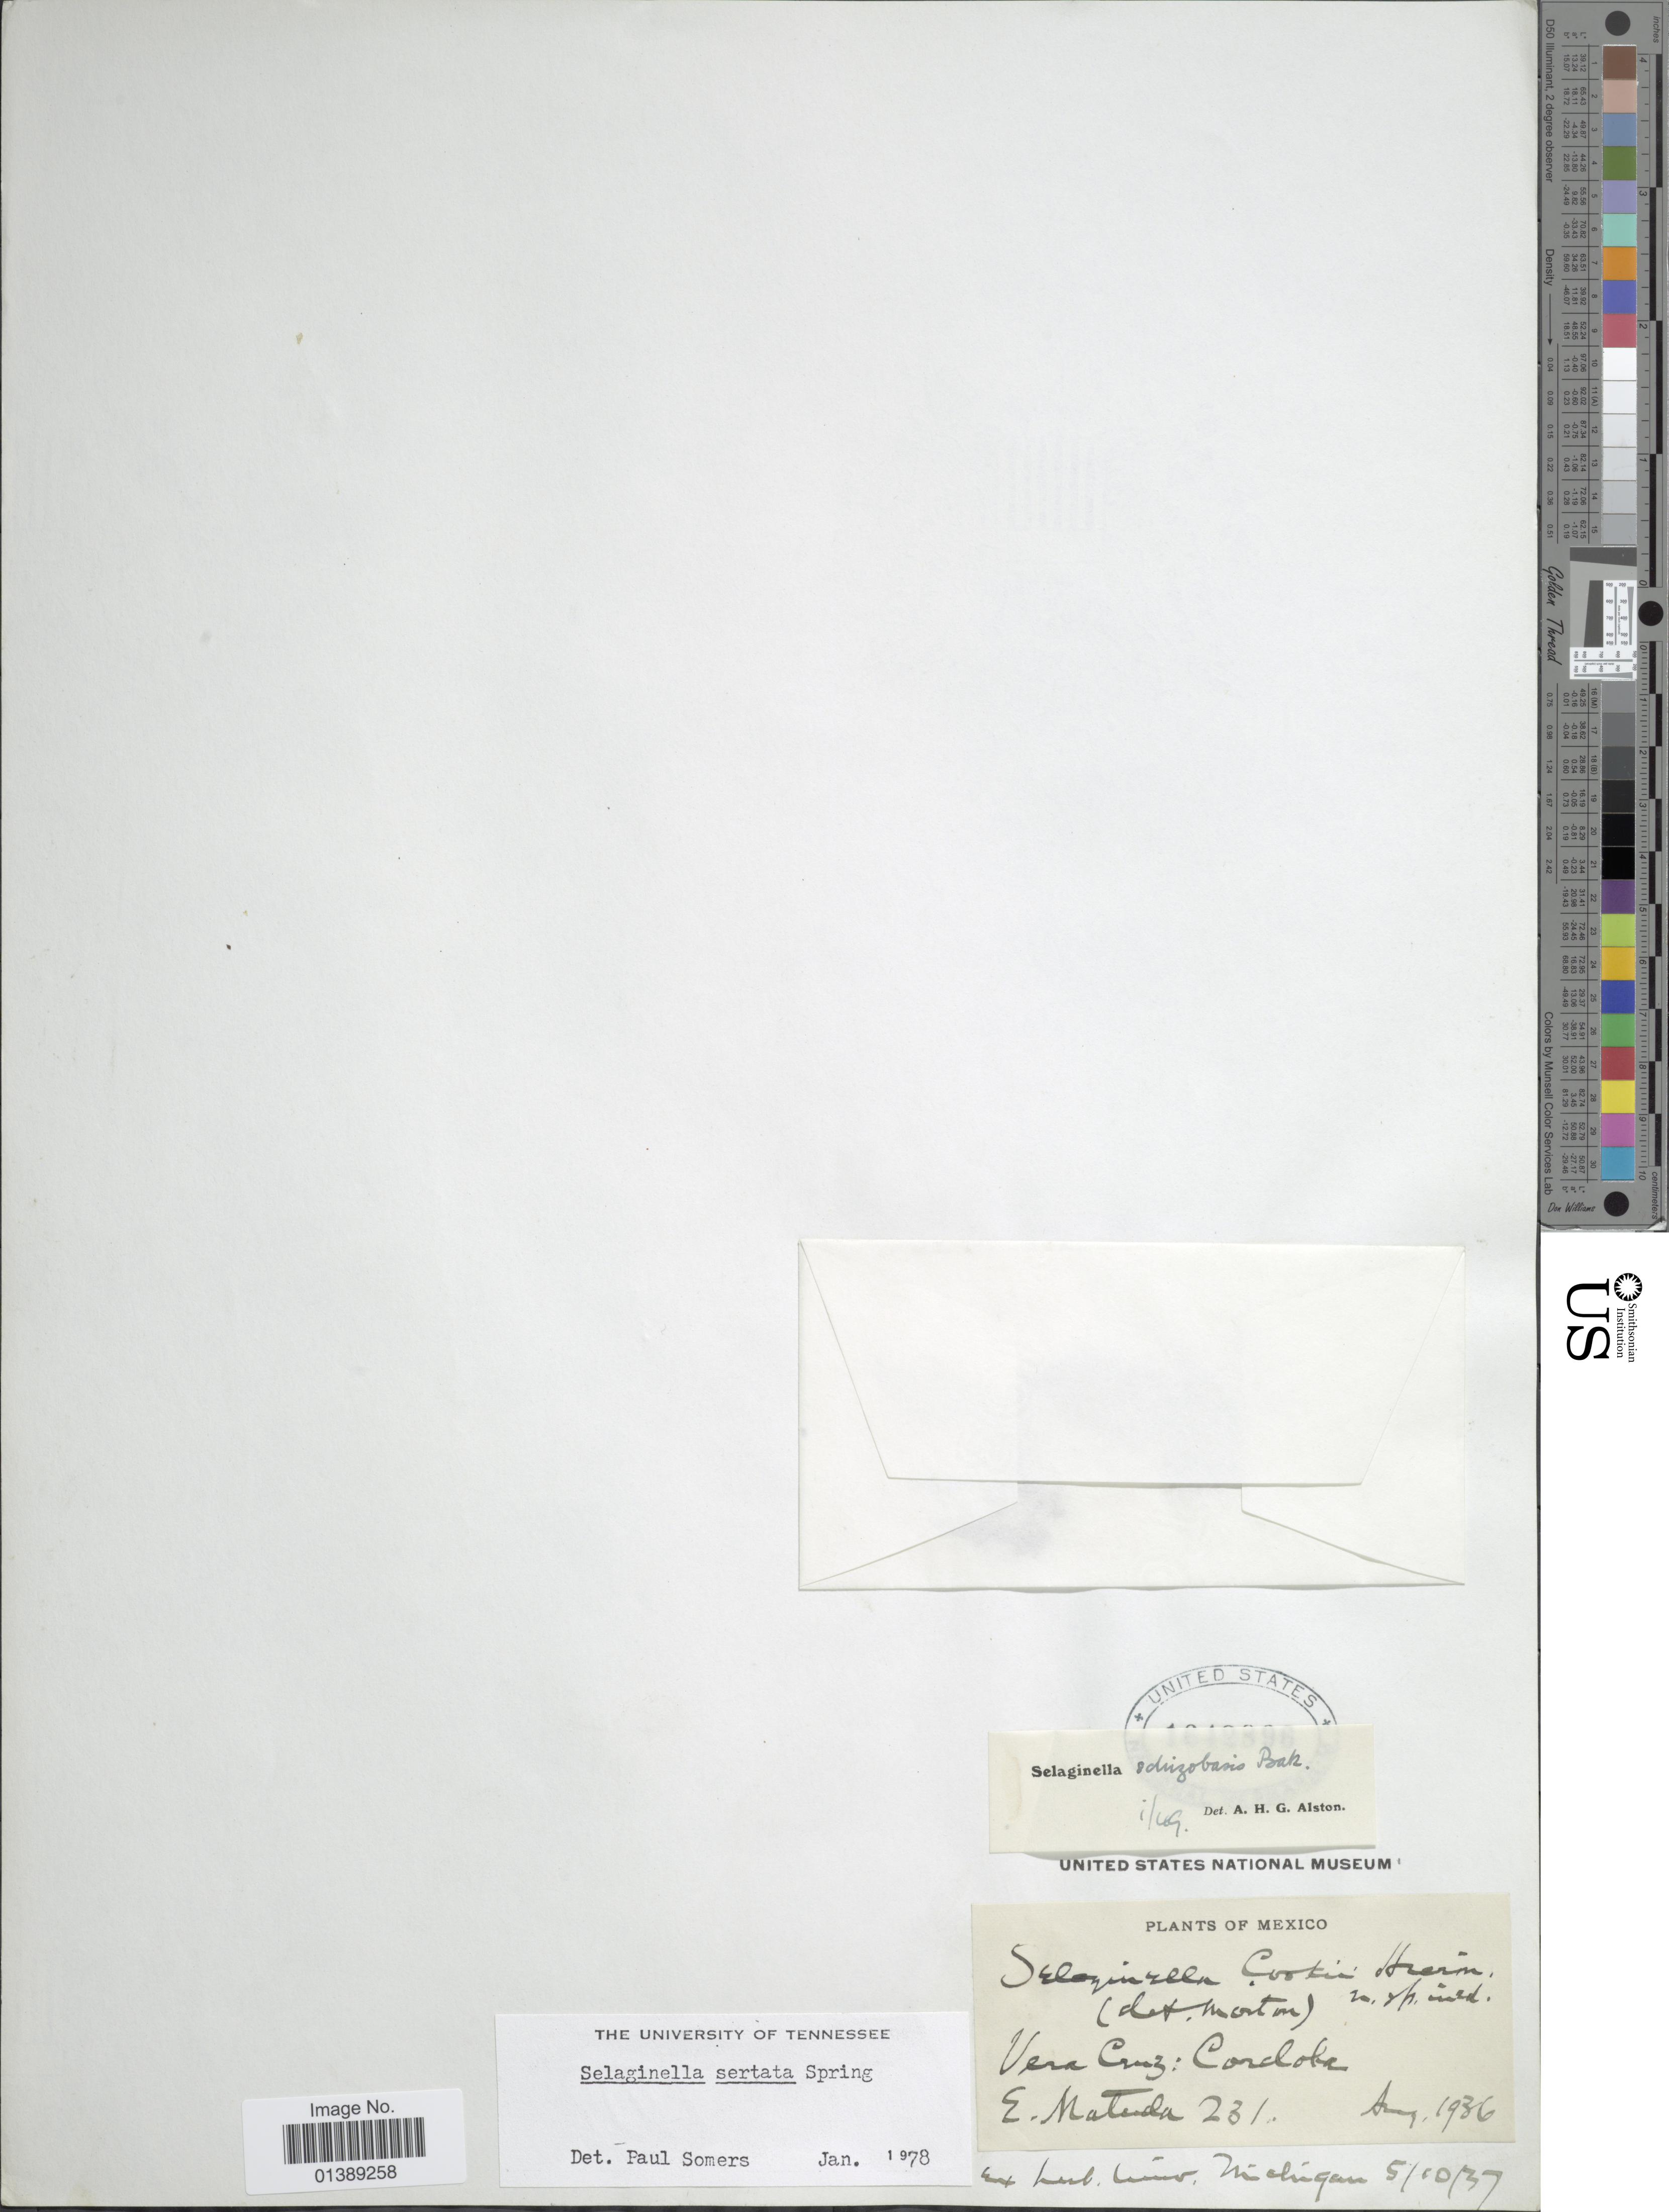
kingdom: Plantae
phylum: Tracheophyta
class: Lycopodiopsida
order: Selaginellales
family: Selaginellaceae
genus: Selaginella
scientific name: Selaginella sertata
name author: Spring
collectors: E. Matuda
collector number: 231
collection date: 1936-08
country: Mexico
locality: Vera Cruz: Cordoba